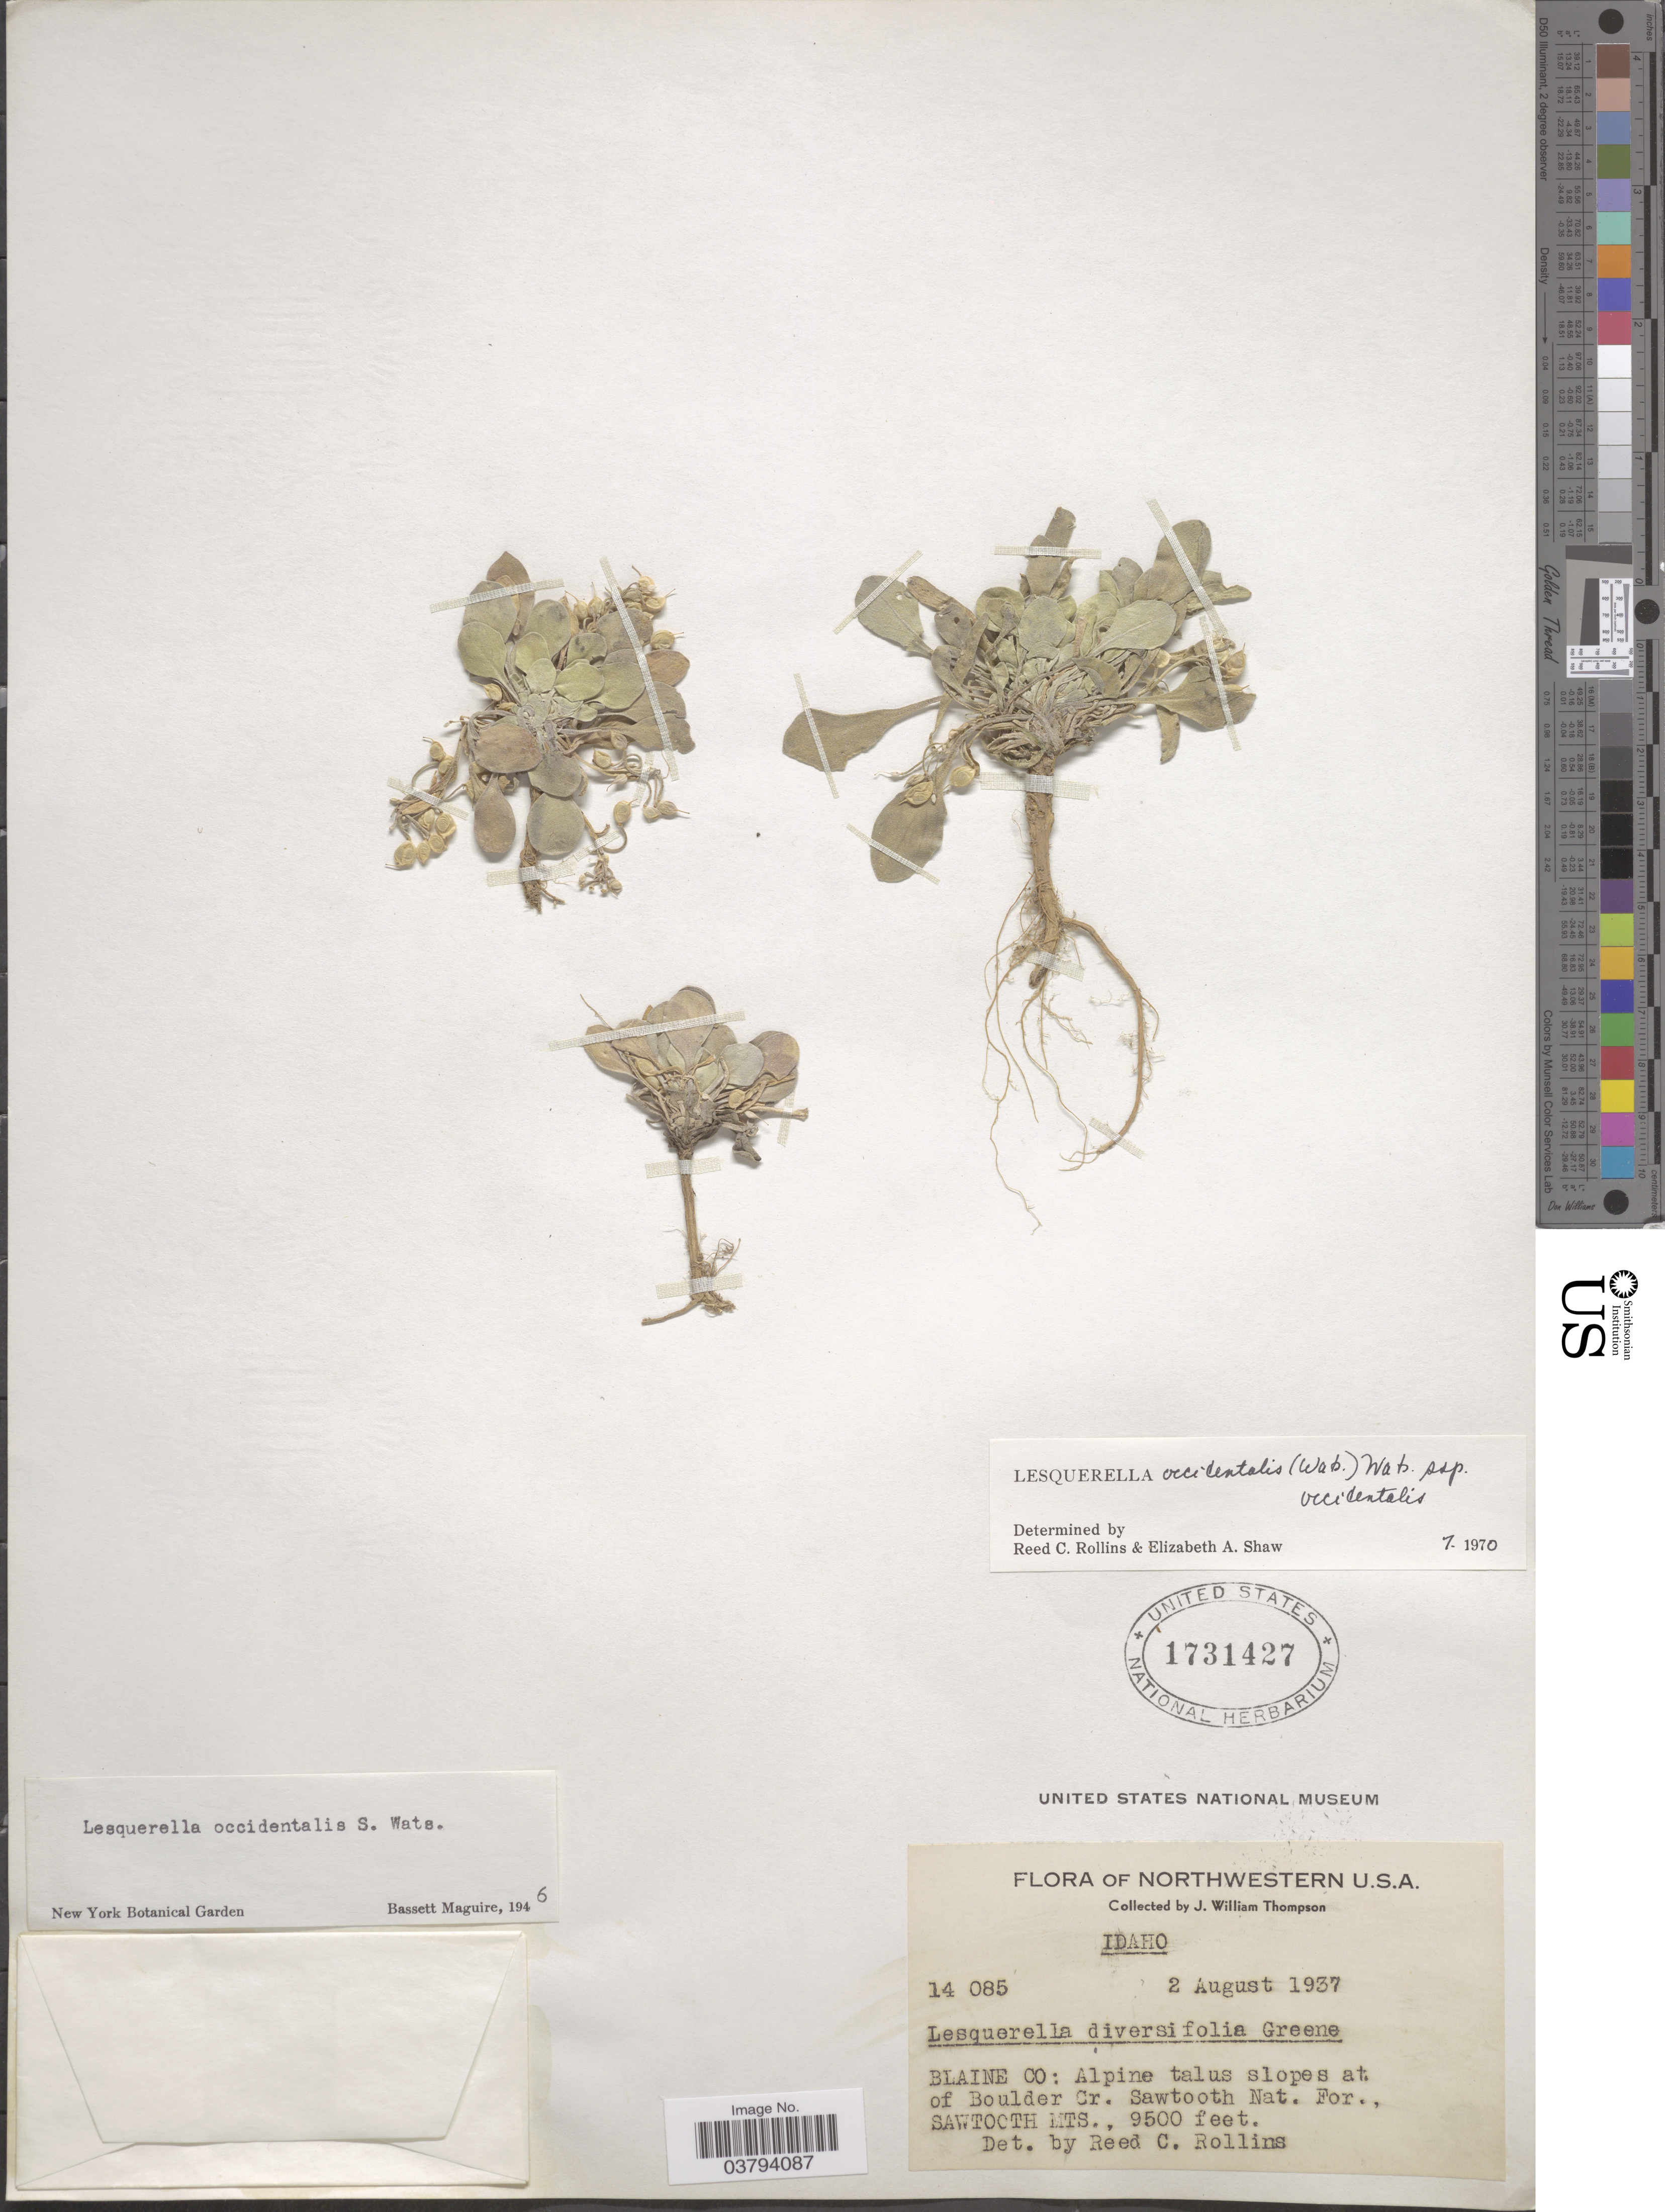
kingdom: Plantae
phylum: Tracheophyta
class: Magnoliopsida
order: Brassicales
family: Brassicaceae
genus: Lesquerella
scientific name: Lesquerella occidentalis var. occidentalis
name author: S. Watson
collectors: J. W. Thompson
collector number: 14085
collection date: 1937-08-02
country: United States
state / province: Idaho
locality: Blaine Co: Alpine talus slopes at of Boulder Cr. Sawtooth Nat. For., Sawtooth Mts.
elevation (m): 2896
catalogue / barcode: US 1731427